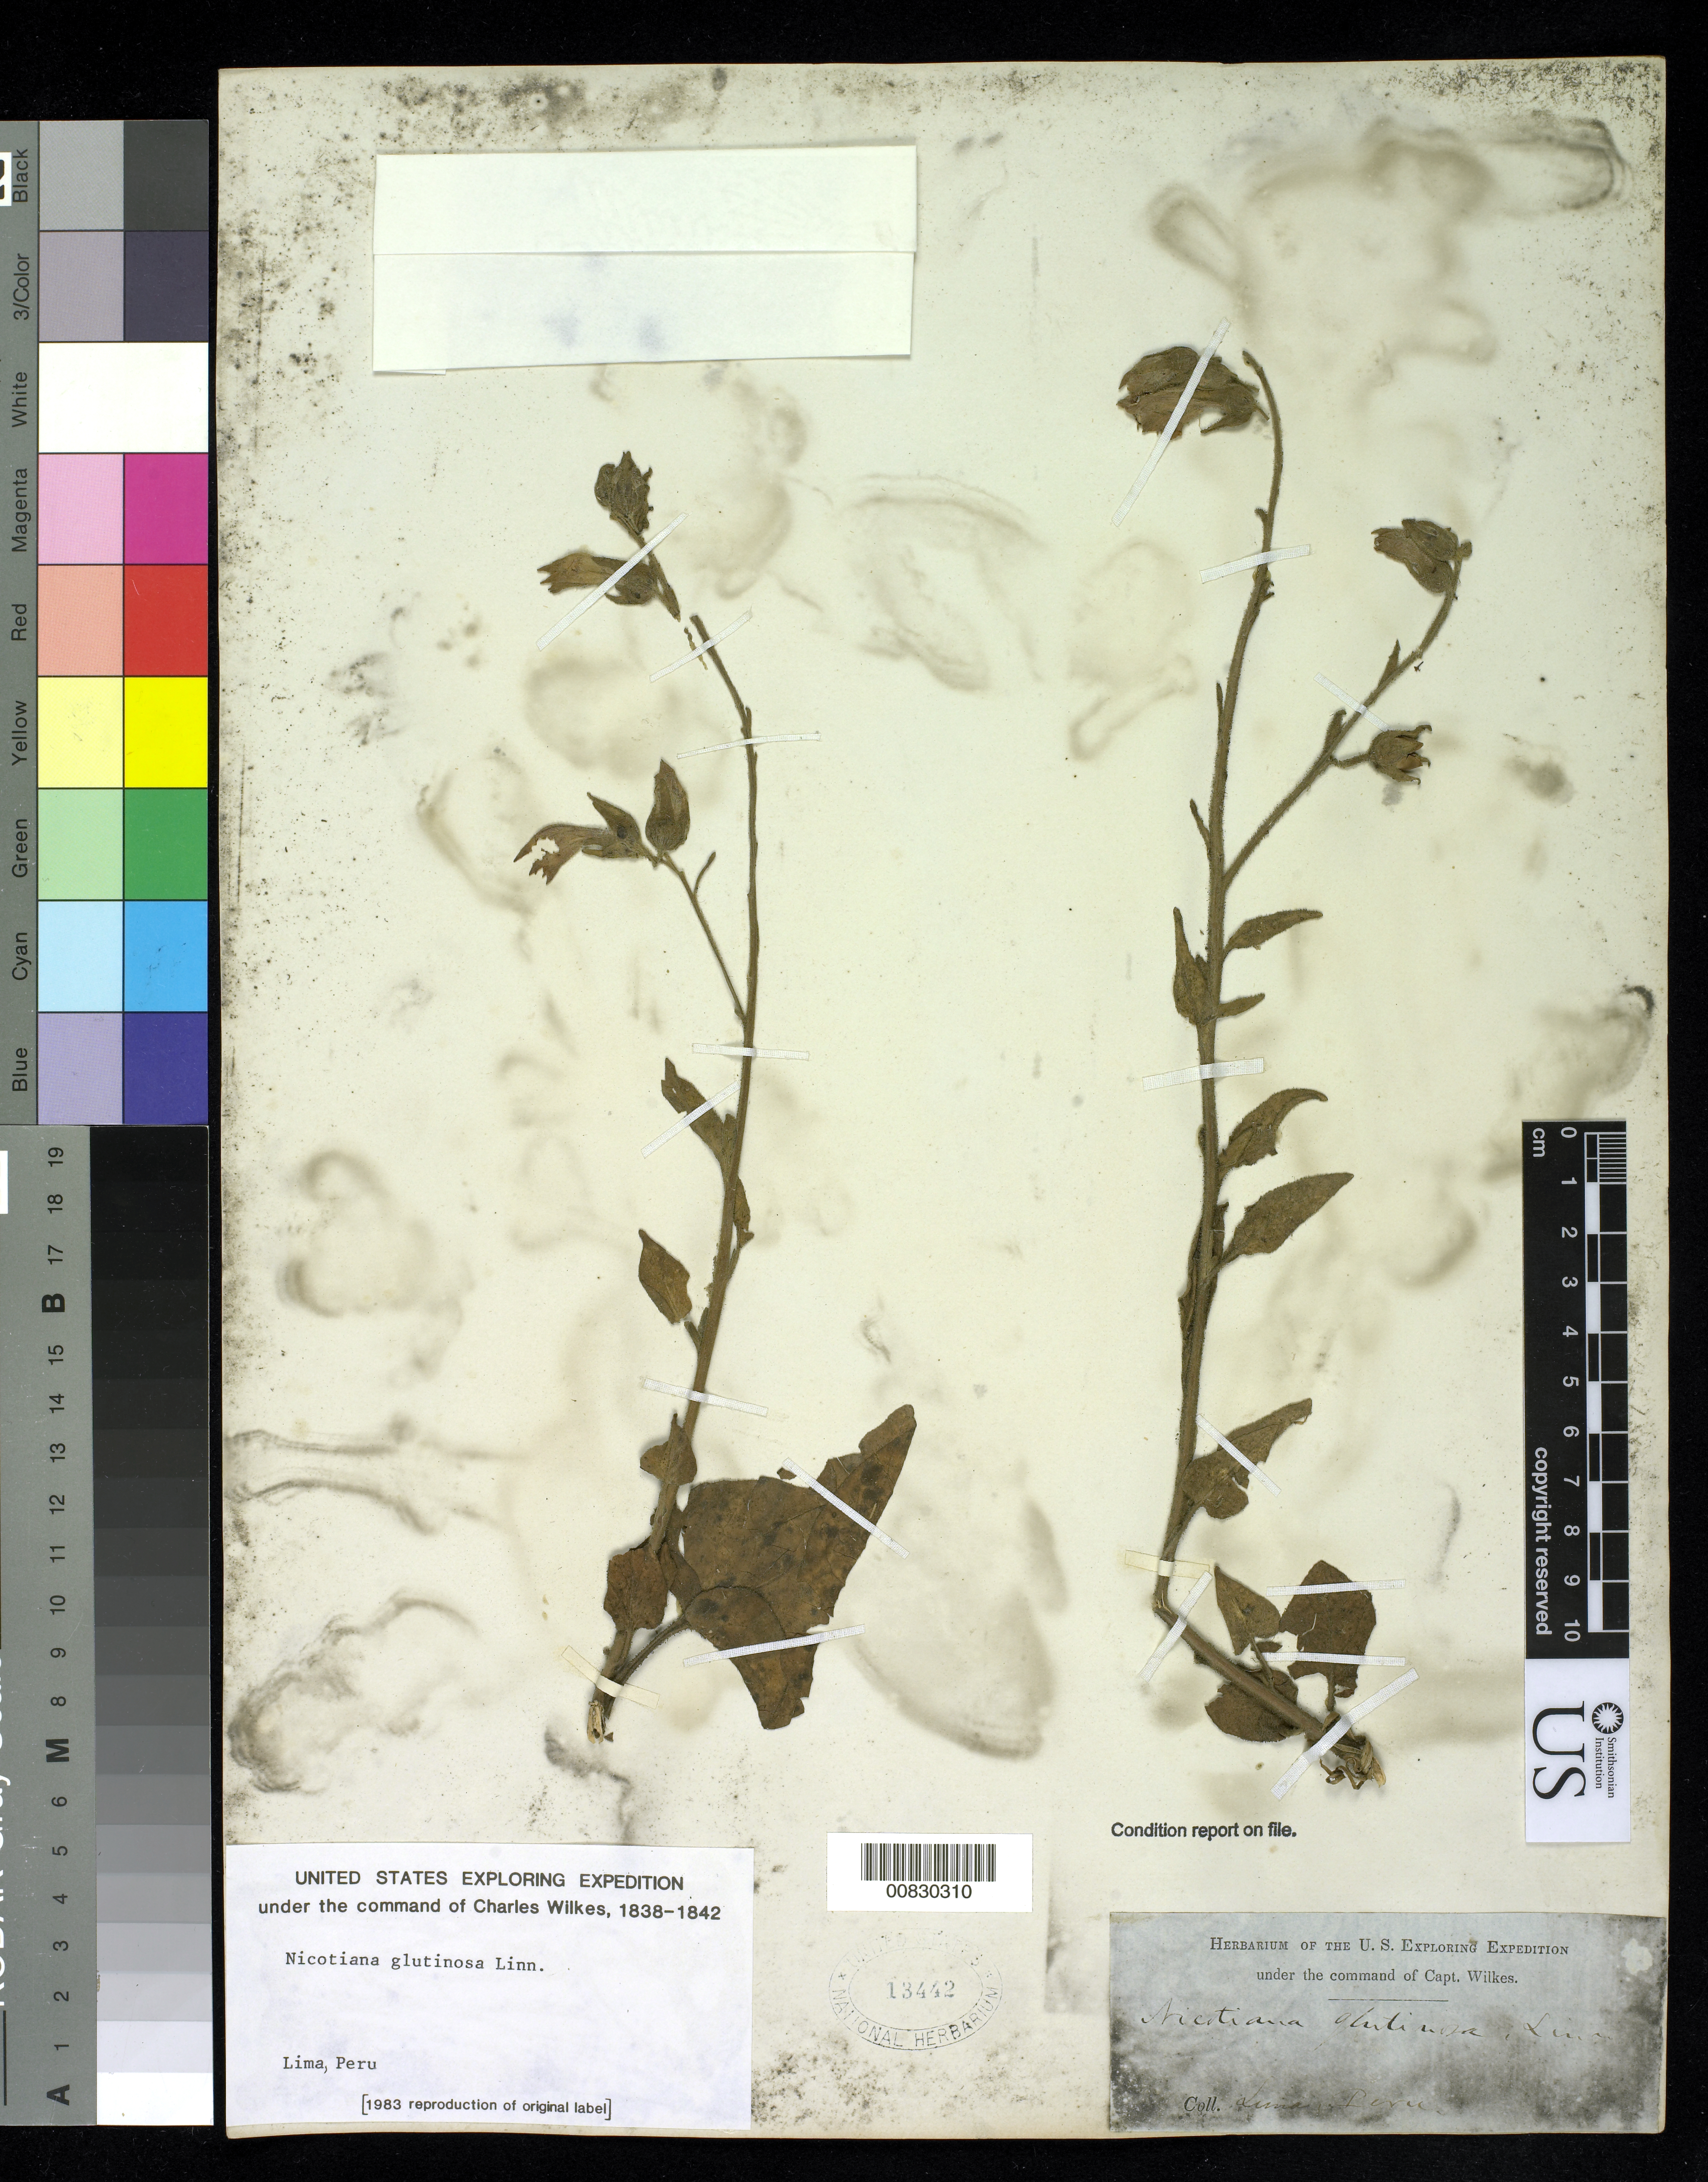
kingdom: Plantae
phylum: Tracheophyta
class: Magnoliopsida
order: Solanales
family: Solanaceae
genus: Nicotiana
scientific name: Nicotiana glutinosa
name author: L.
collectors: Wilkes Explor. Exped.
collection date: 1838/1842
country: Peru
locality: Lima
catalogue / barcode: US 13442